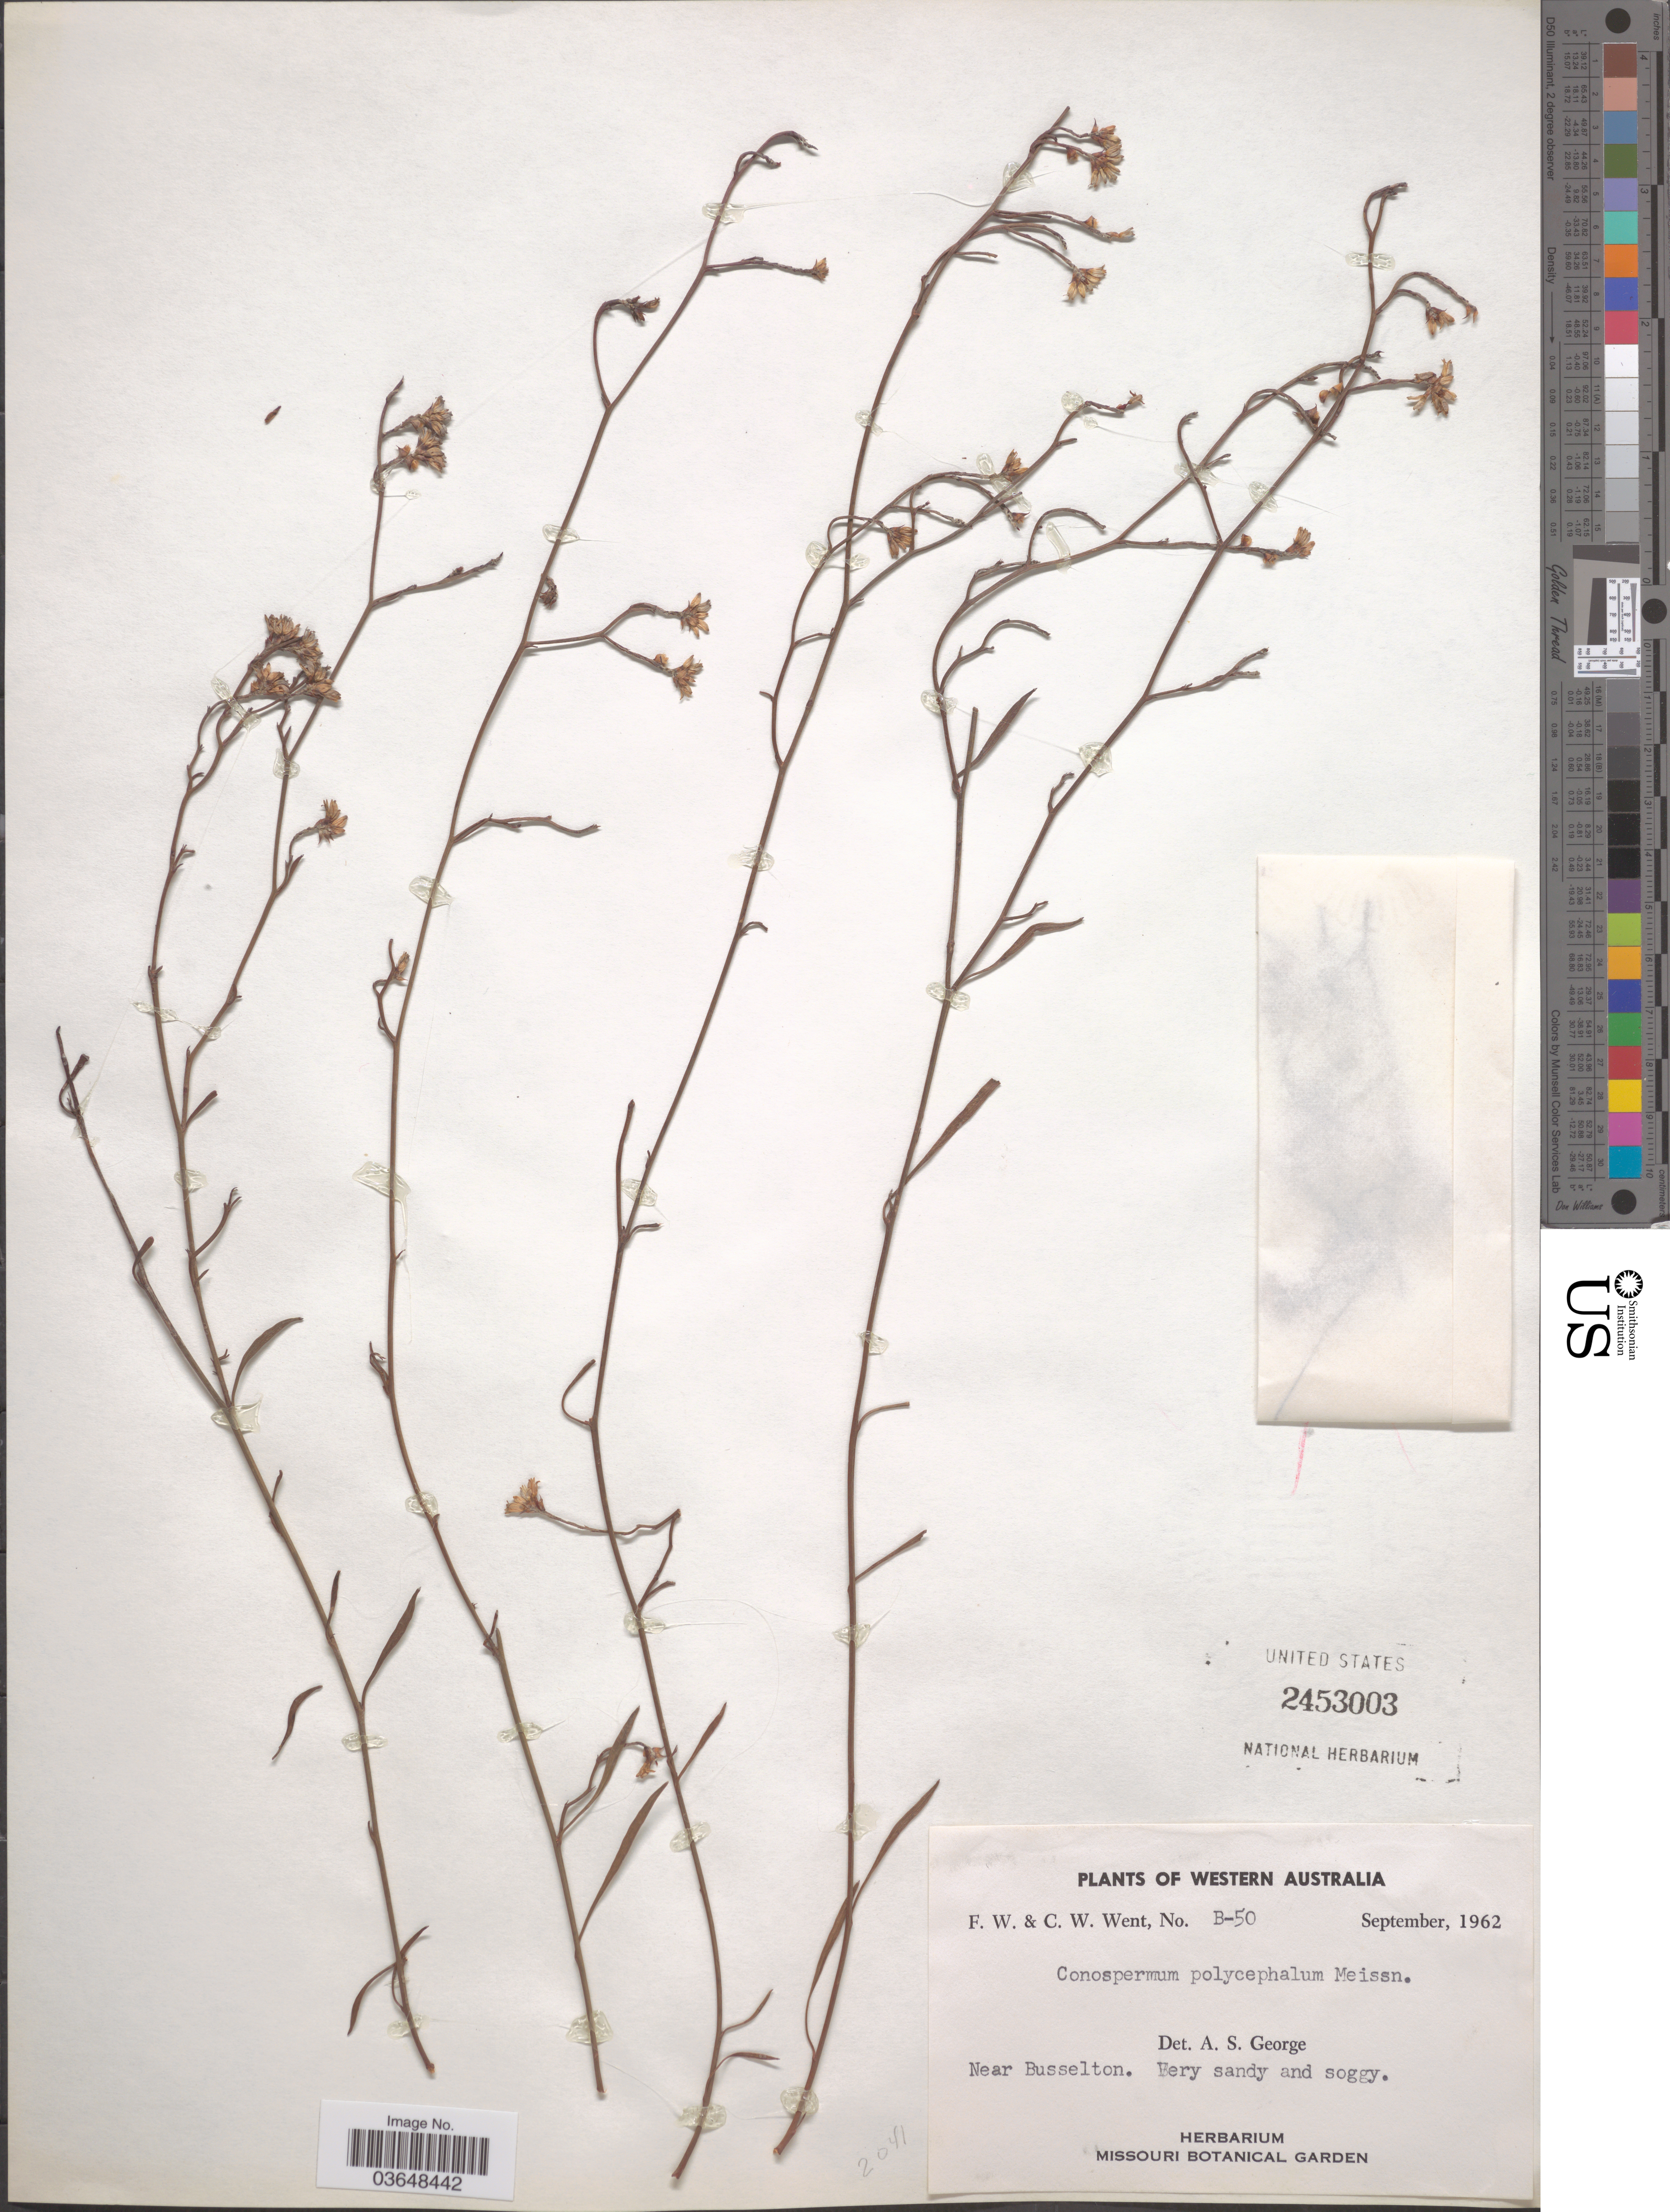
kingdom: Plantae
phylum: Tracheophyta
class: Magnoliopsida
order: Proteales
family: Proteaceae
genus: Conospermum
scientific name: Conospermum polycephalum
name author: Meisn.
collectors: F. W. Went & C. W. Went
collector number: B-50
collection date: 1962-09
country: Australia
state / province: Western Australia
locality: Near Busselton.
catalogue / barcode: US 2453003